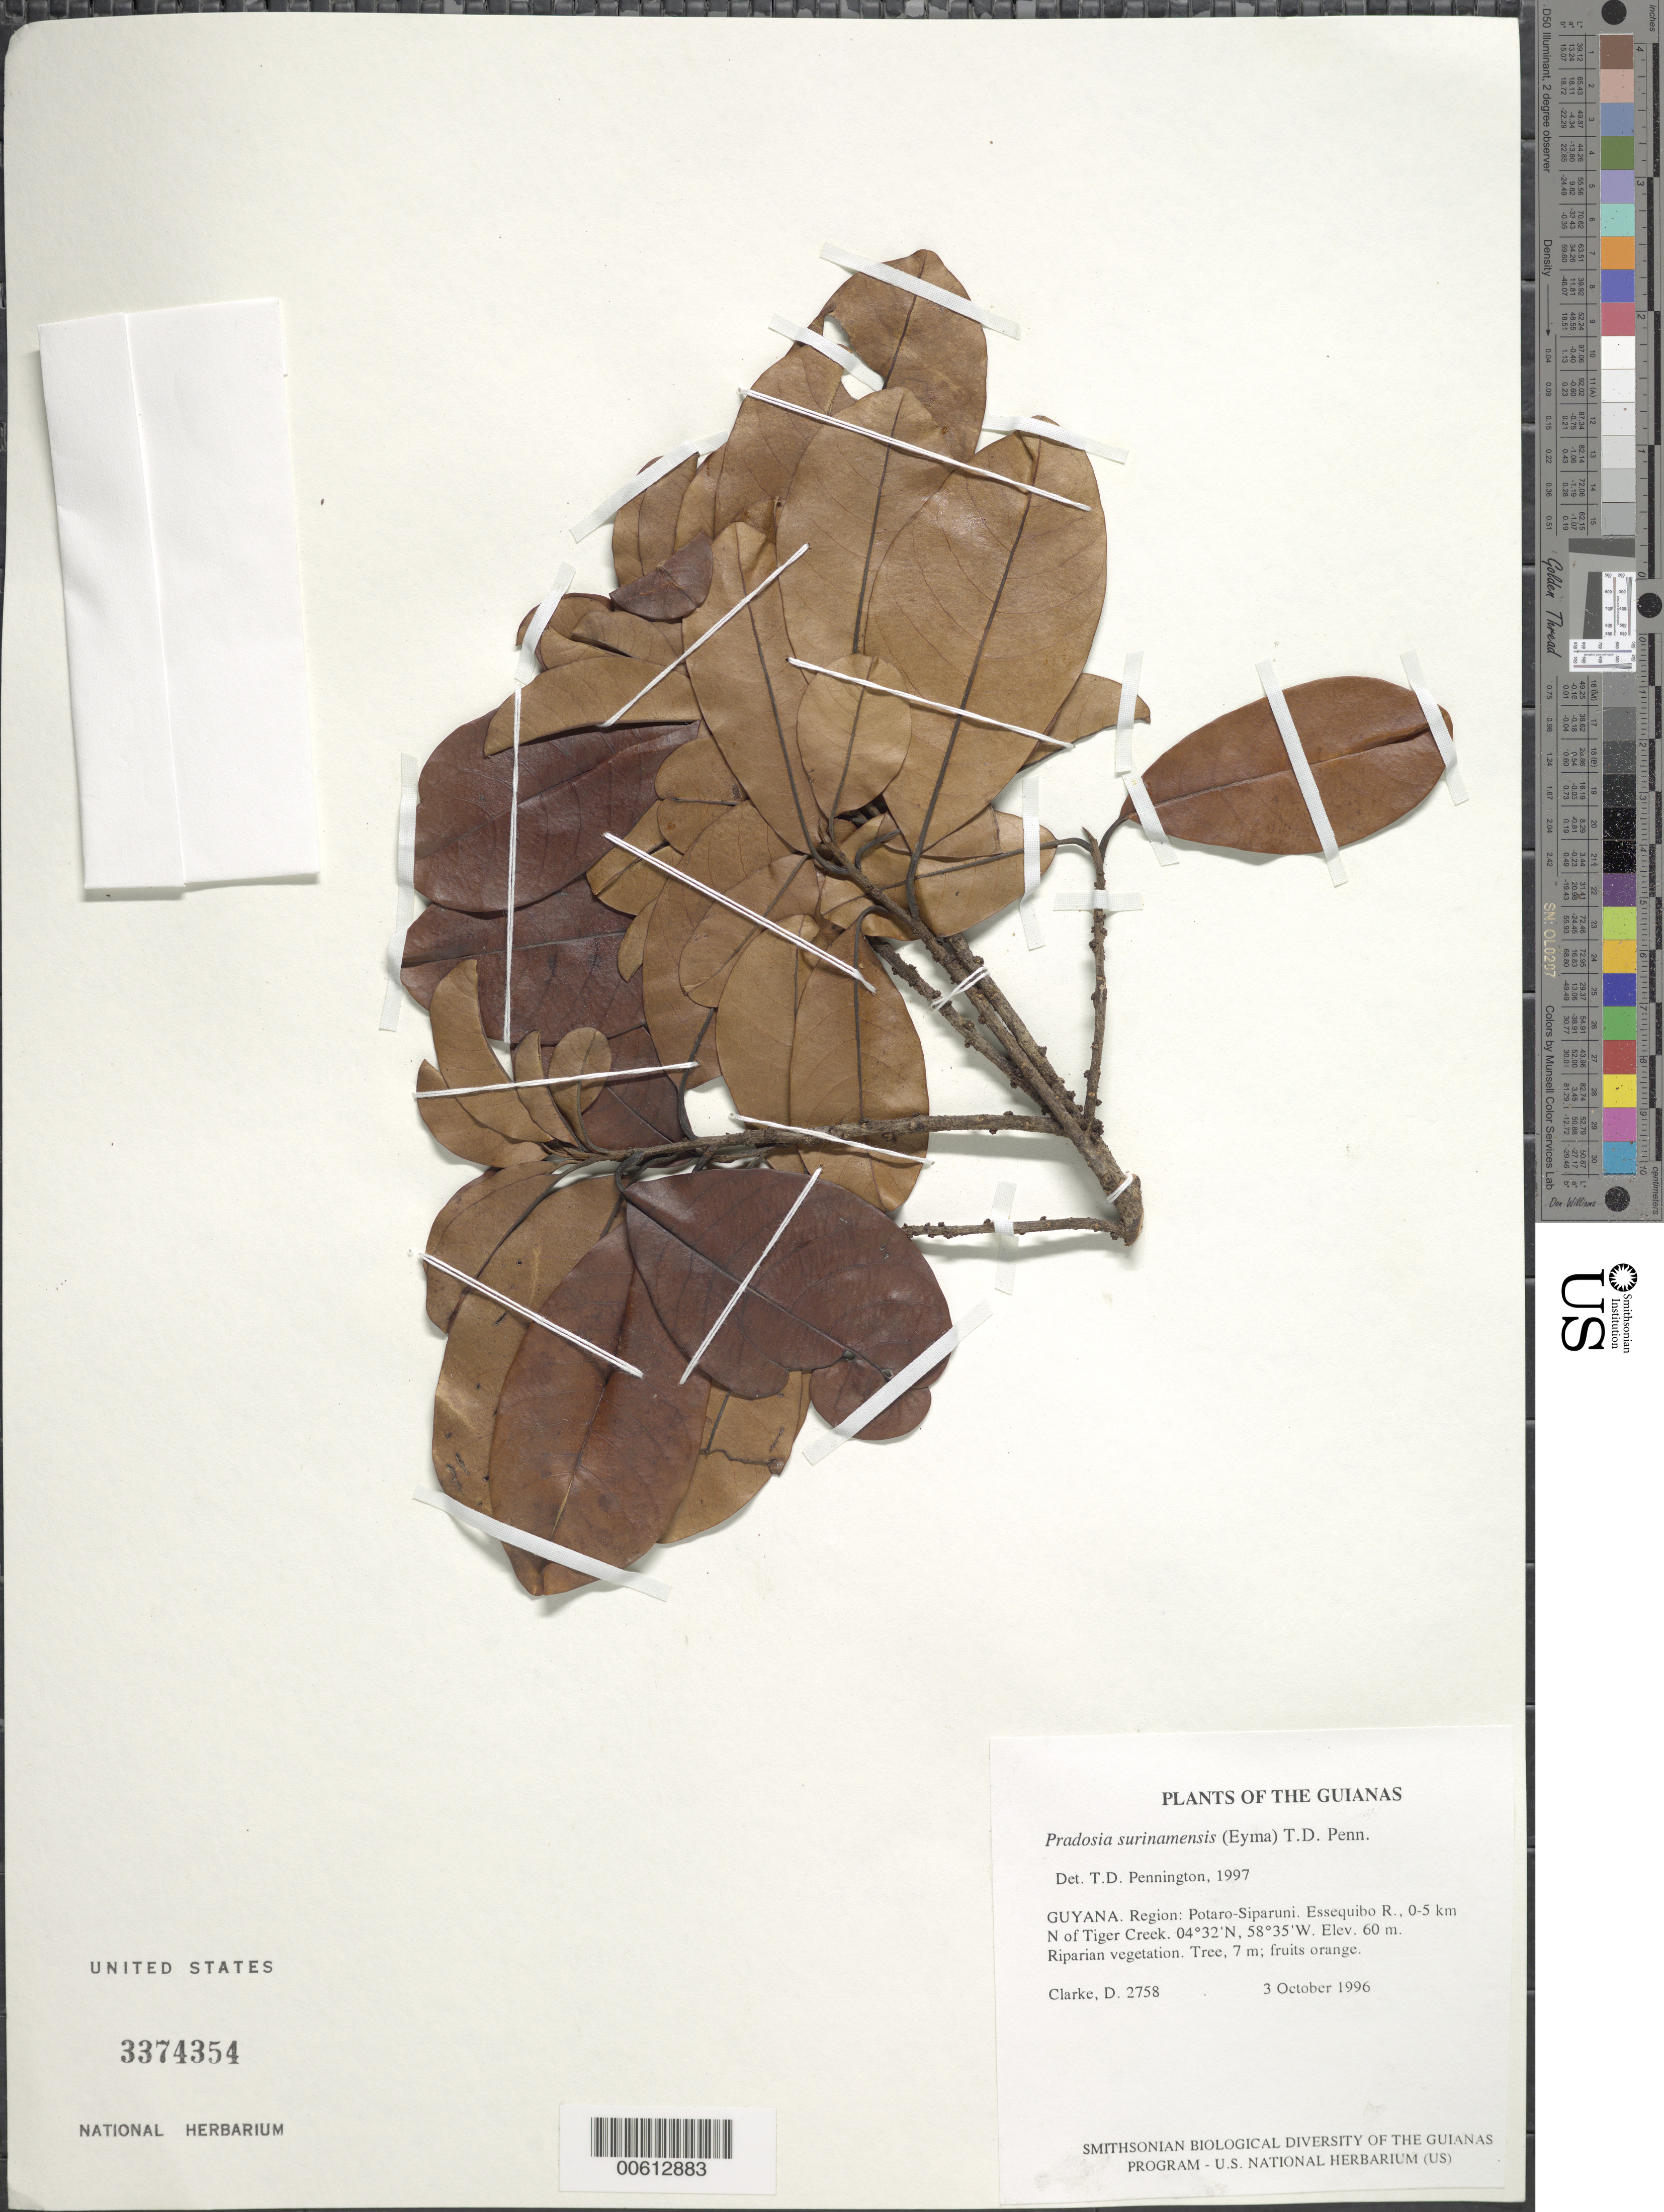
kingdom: Plantae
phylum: Tracheophyta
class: Magnoliopsida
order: Ericales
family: Sapotaceae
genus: Pradosia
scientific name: Pradosia surinamensis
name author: (Eyma) T.D. Penn.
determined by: Pennington, T. D., (K)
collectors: H. D. Clarke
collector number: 2758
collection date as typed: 3 October 1996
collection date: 1996-10-03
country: Guyana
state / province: Potaro-Siparuni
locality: Iwokrama International Rainforest Reserve; Essequibo R., 0-5 km N of Tiger Creek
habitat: Riparian vegetation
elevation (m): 60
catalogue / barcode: US 3374354